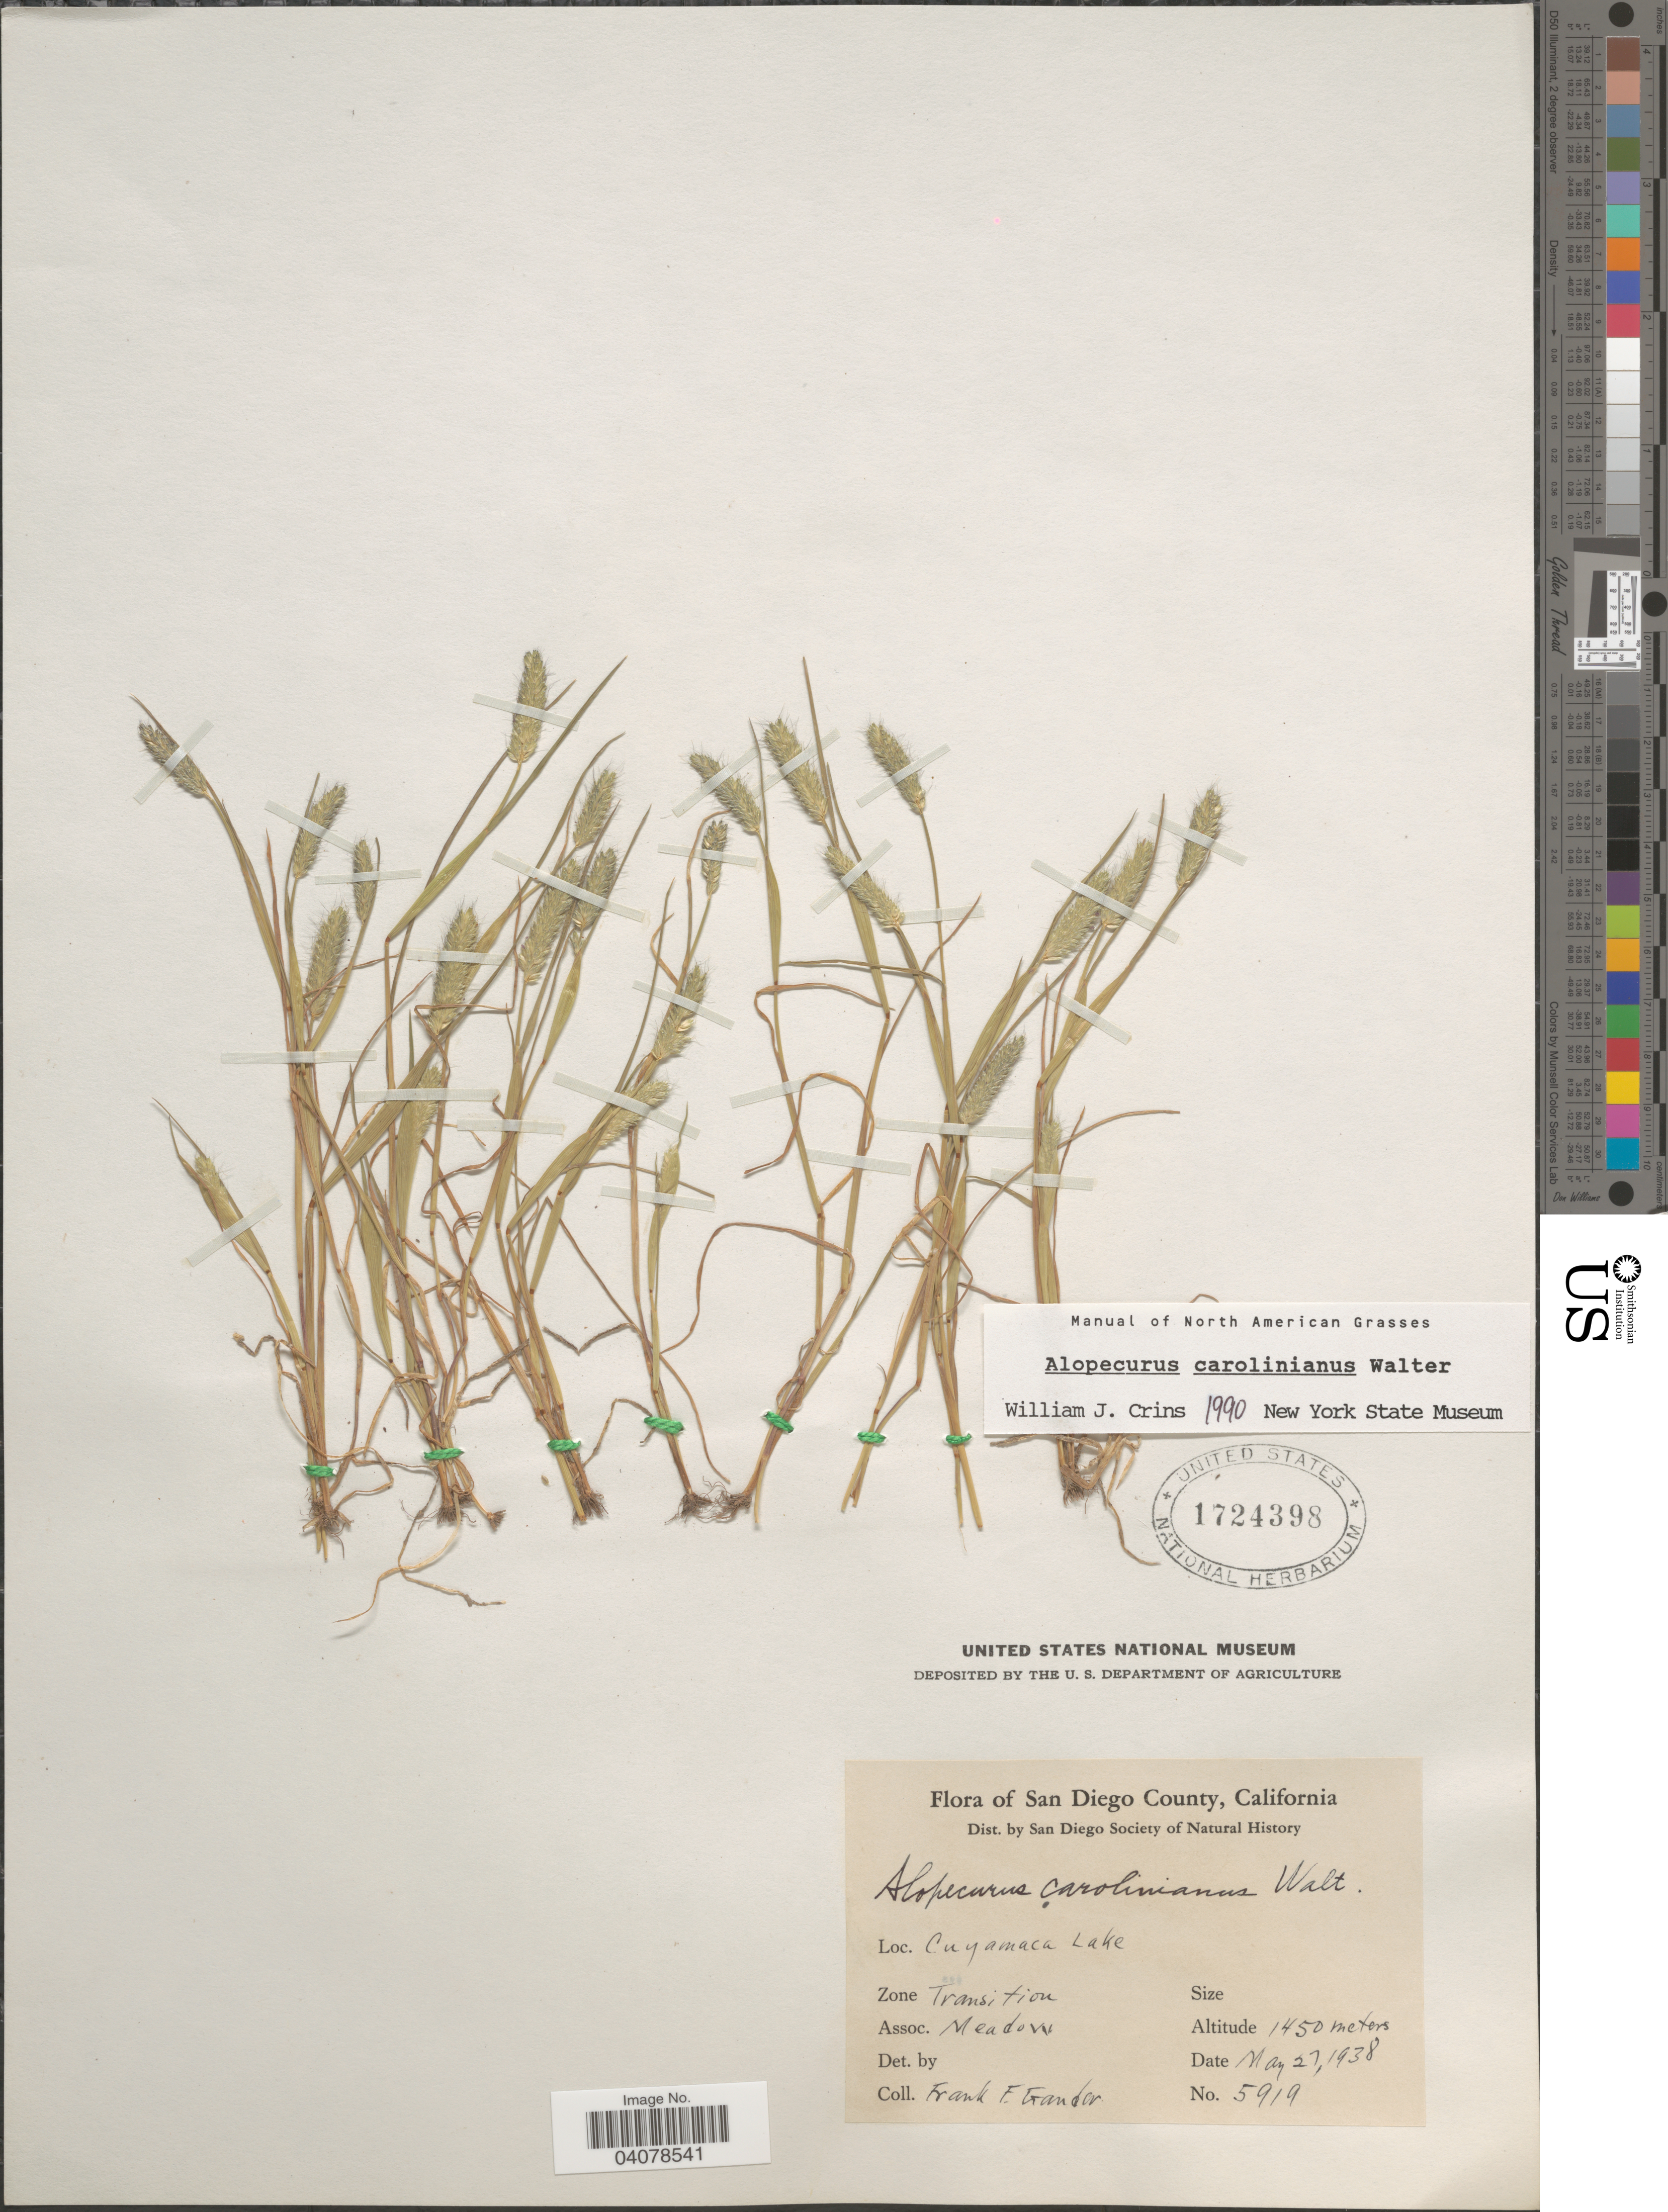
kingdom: Plantae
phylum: Tracheophyta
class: Liliopsida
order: Poales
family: Poaceae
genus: Alopecurus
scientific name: Alopecurus carolinianus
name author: Walter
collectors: F. Gander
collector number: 5919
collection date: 1938-05-27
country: United States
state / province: California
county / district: San Diego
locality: San Diego County. Cuyamaca Lake. Zone Transition.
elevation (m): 1450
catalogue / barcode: US 1724398